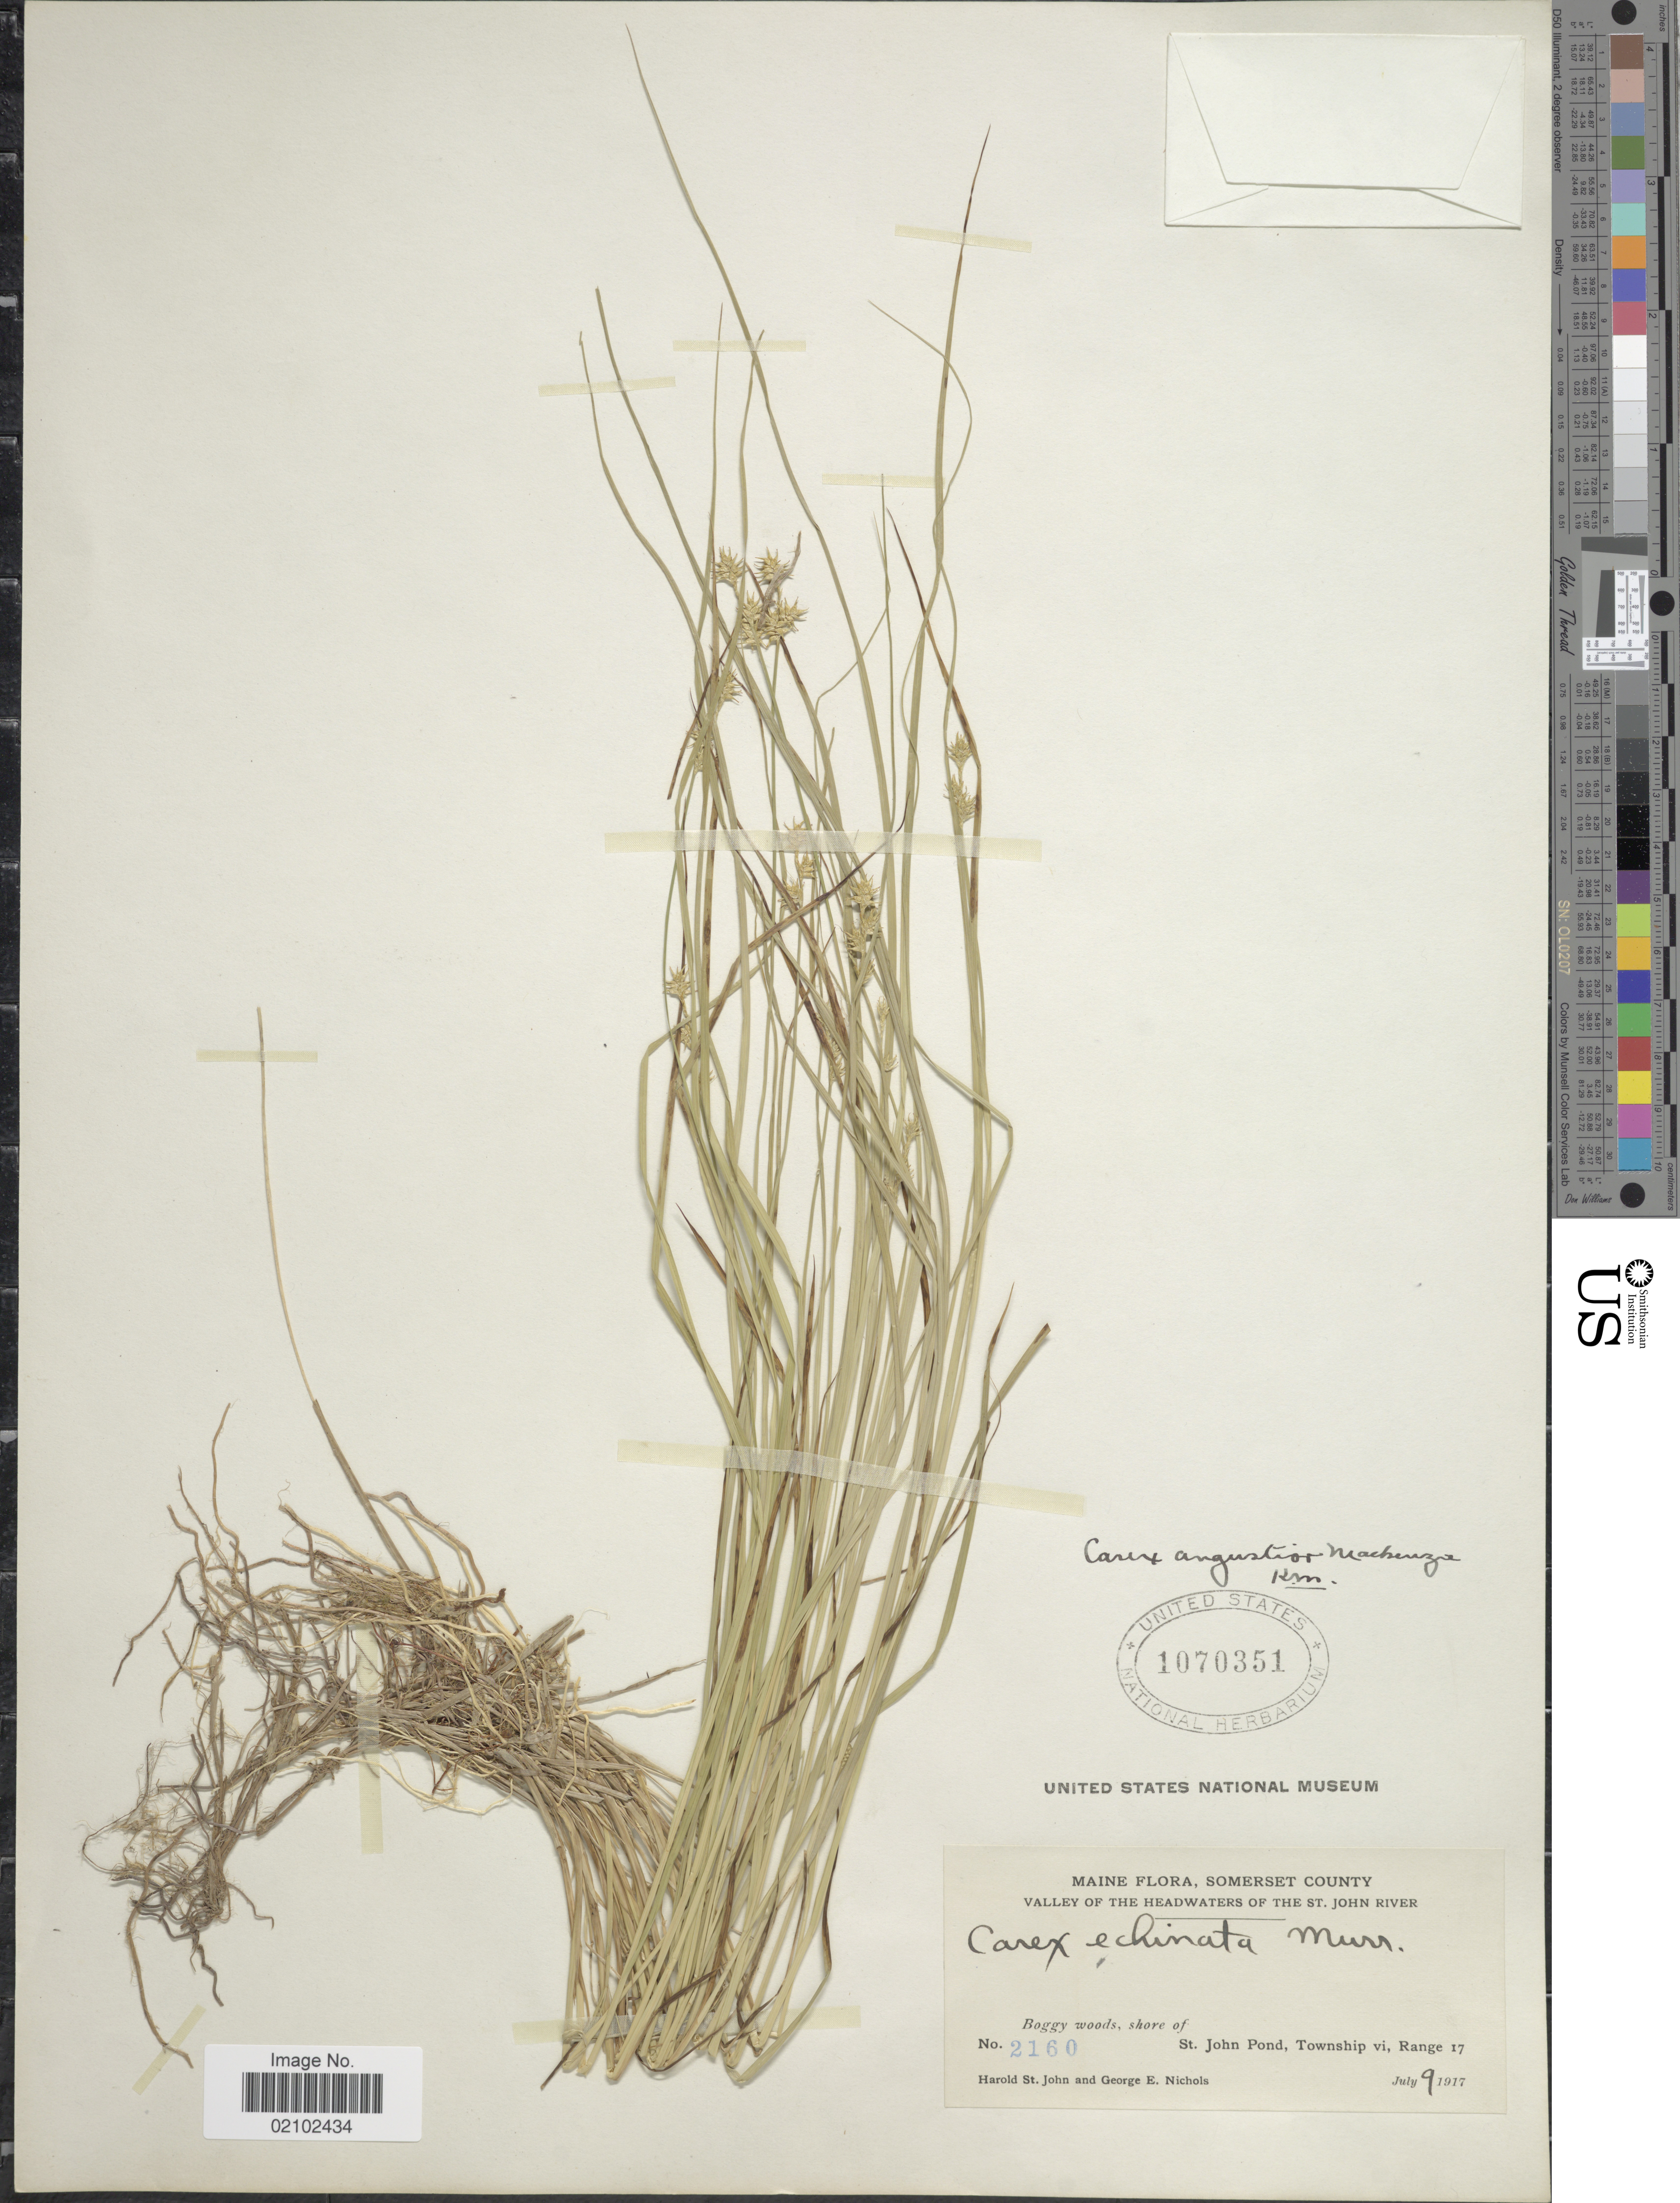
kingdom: Plantae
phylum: Tracheophyta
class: Liliopsida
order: Poales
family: Cyperaceae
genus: Carex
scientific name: Carex echinata subsp. echinata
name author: Murray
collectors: H. St. John & G. E. Nichols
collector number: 2160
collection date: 1917-07-09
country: United States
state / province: Maine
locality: Somerset County, valley of The Headwaters of The St. Johns River, Boggy woods, shore of St John Pond, Township, vi. Range 17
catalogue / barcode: US 1070351